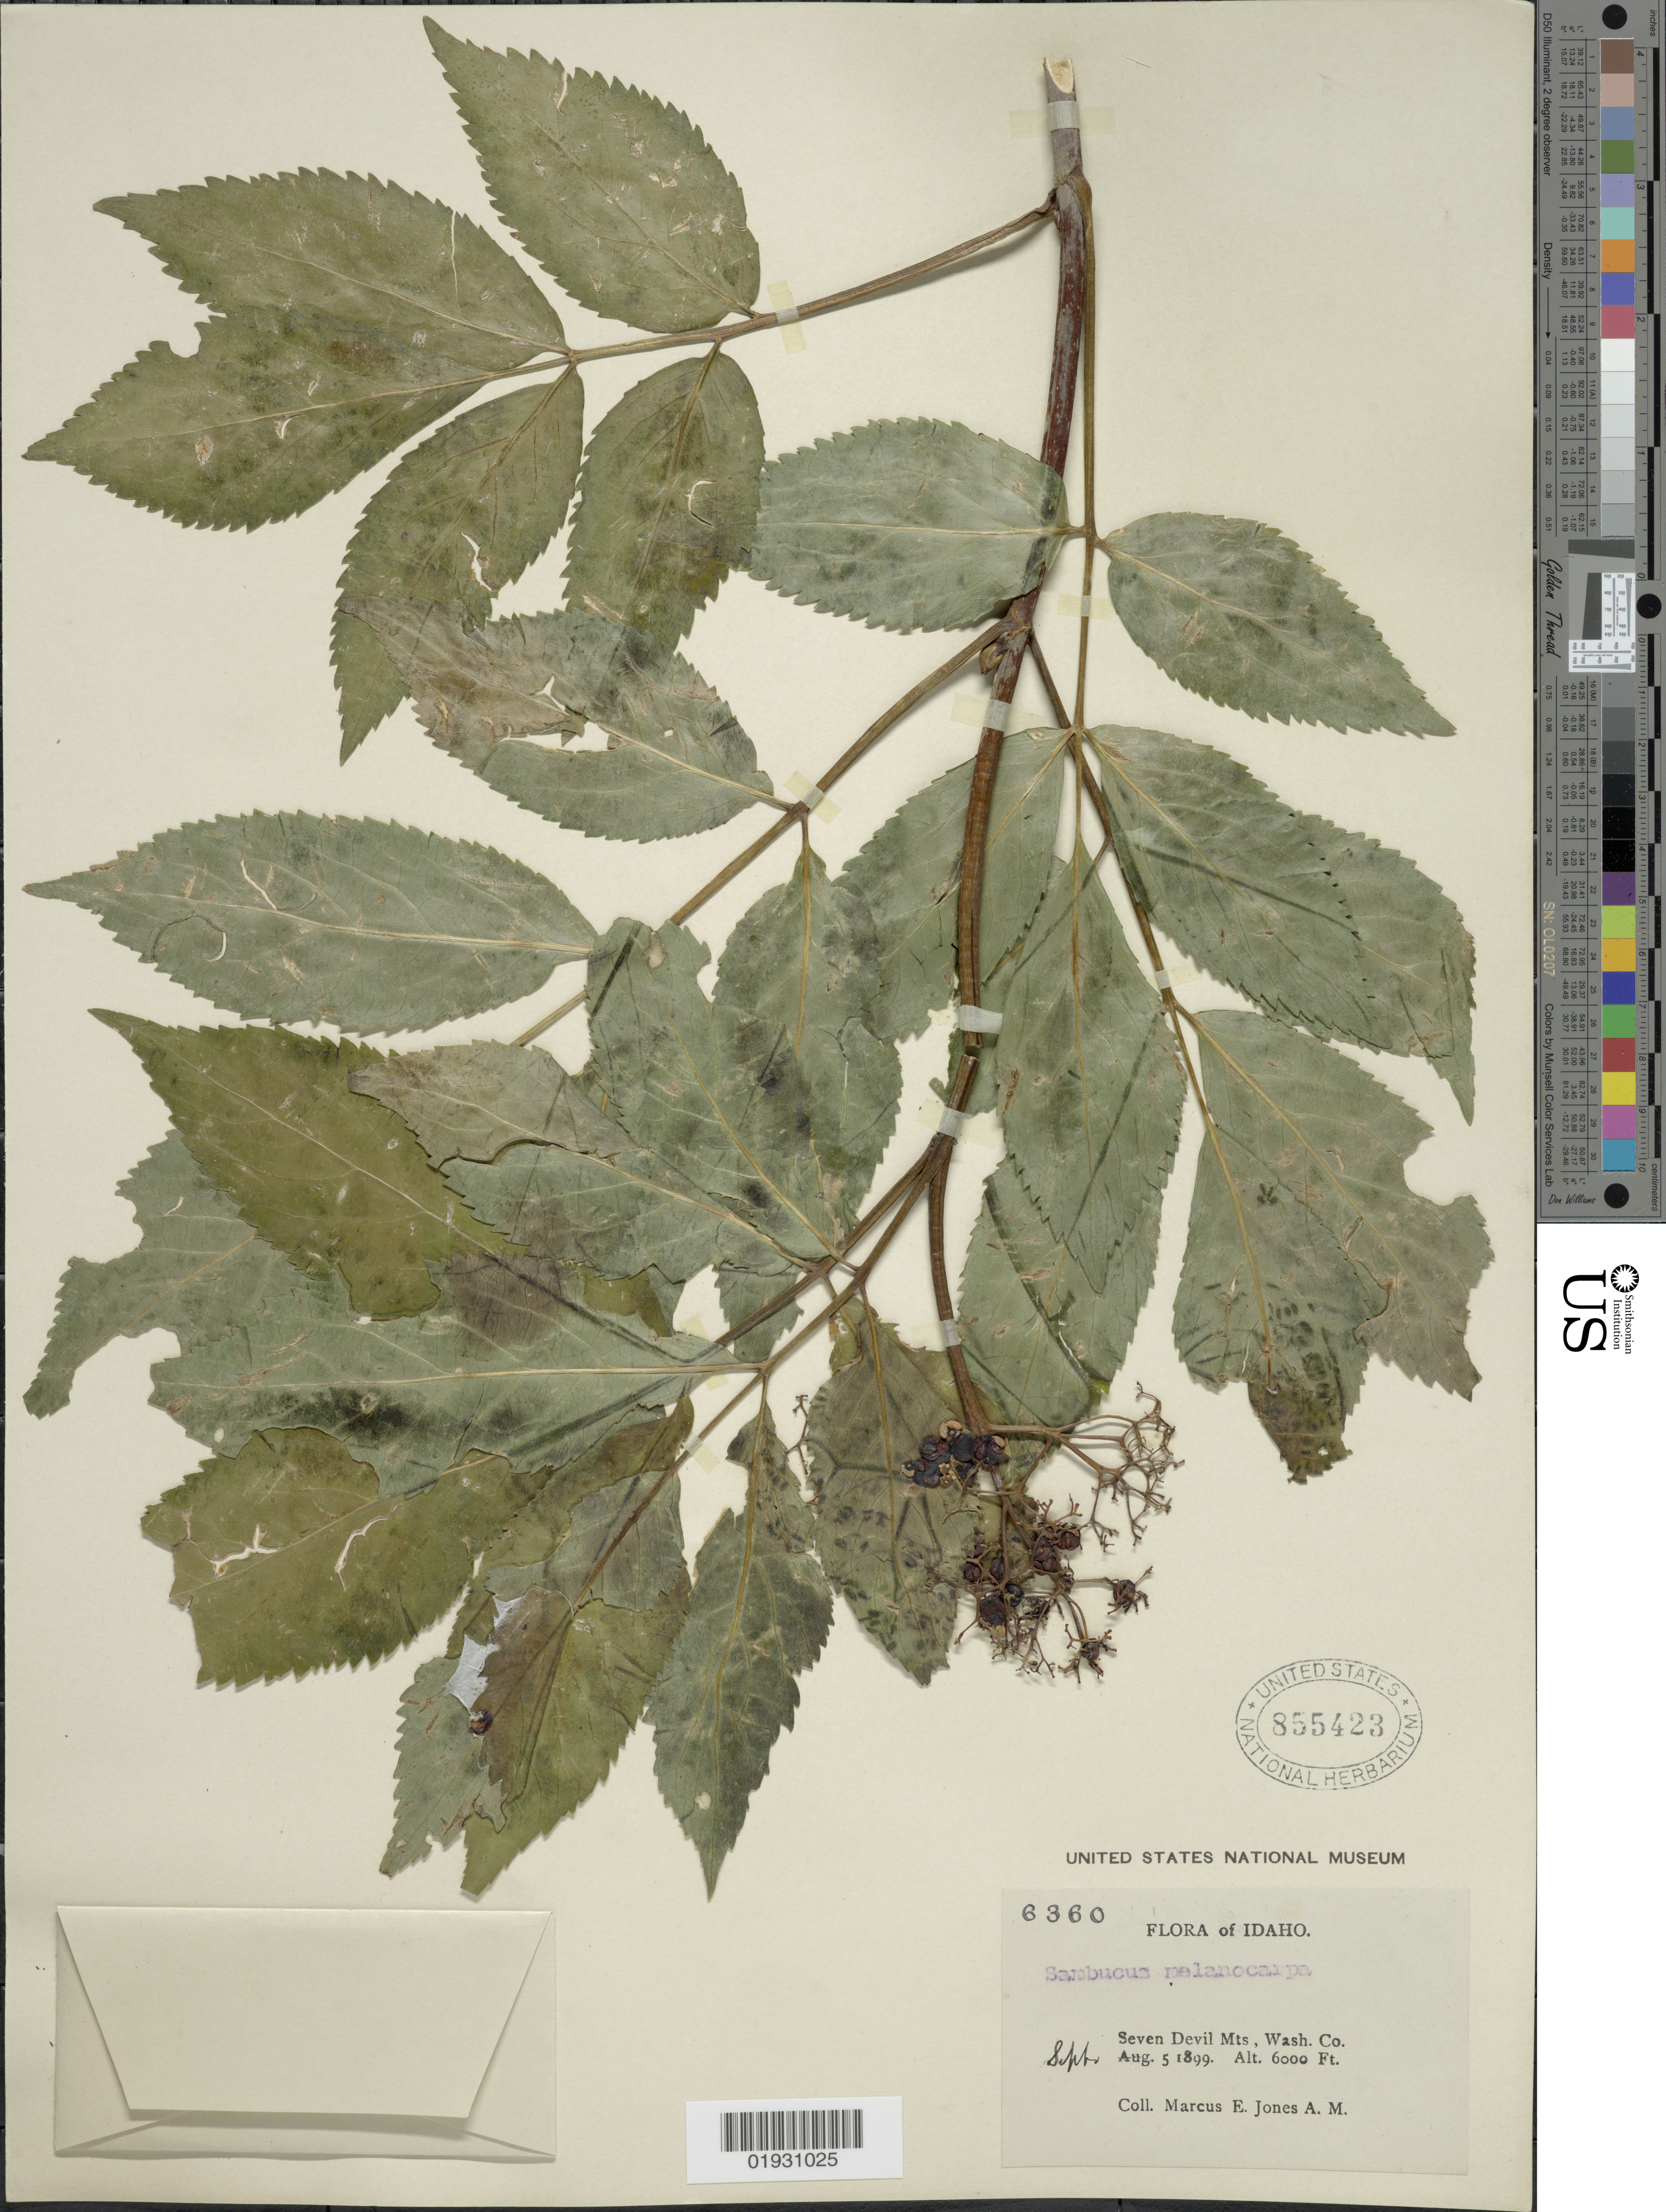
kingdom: Plantae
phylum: Tracheophyta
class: Magnoliopsida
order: Dipsacales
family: Viburnaceae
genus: Sambucus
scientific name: Sambucus melanocarpa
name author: A. Gray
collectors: M. E. Jones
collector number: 6360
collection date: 1899-09-05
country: United States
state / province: Idaho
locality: Seven Devil Mts., Wash Co.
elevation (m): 1829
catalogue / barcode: US 855423